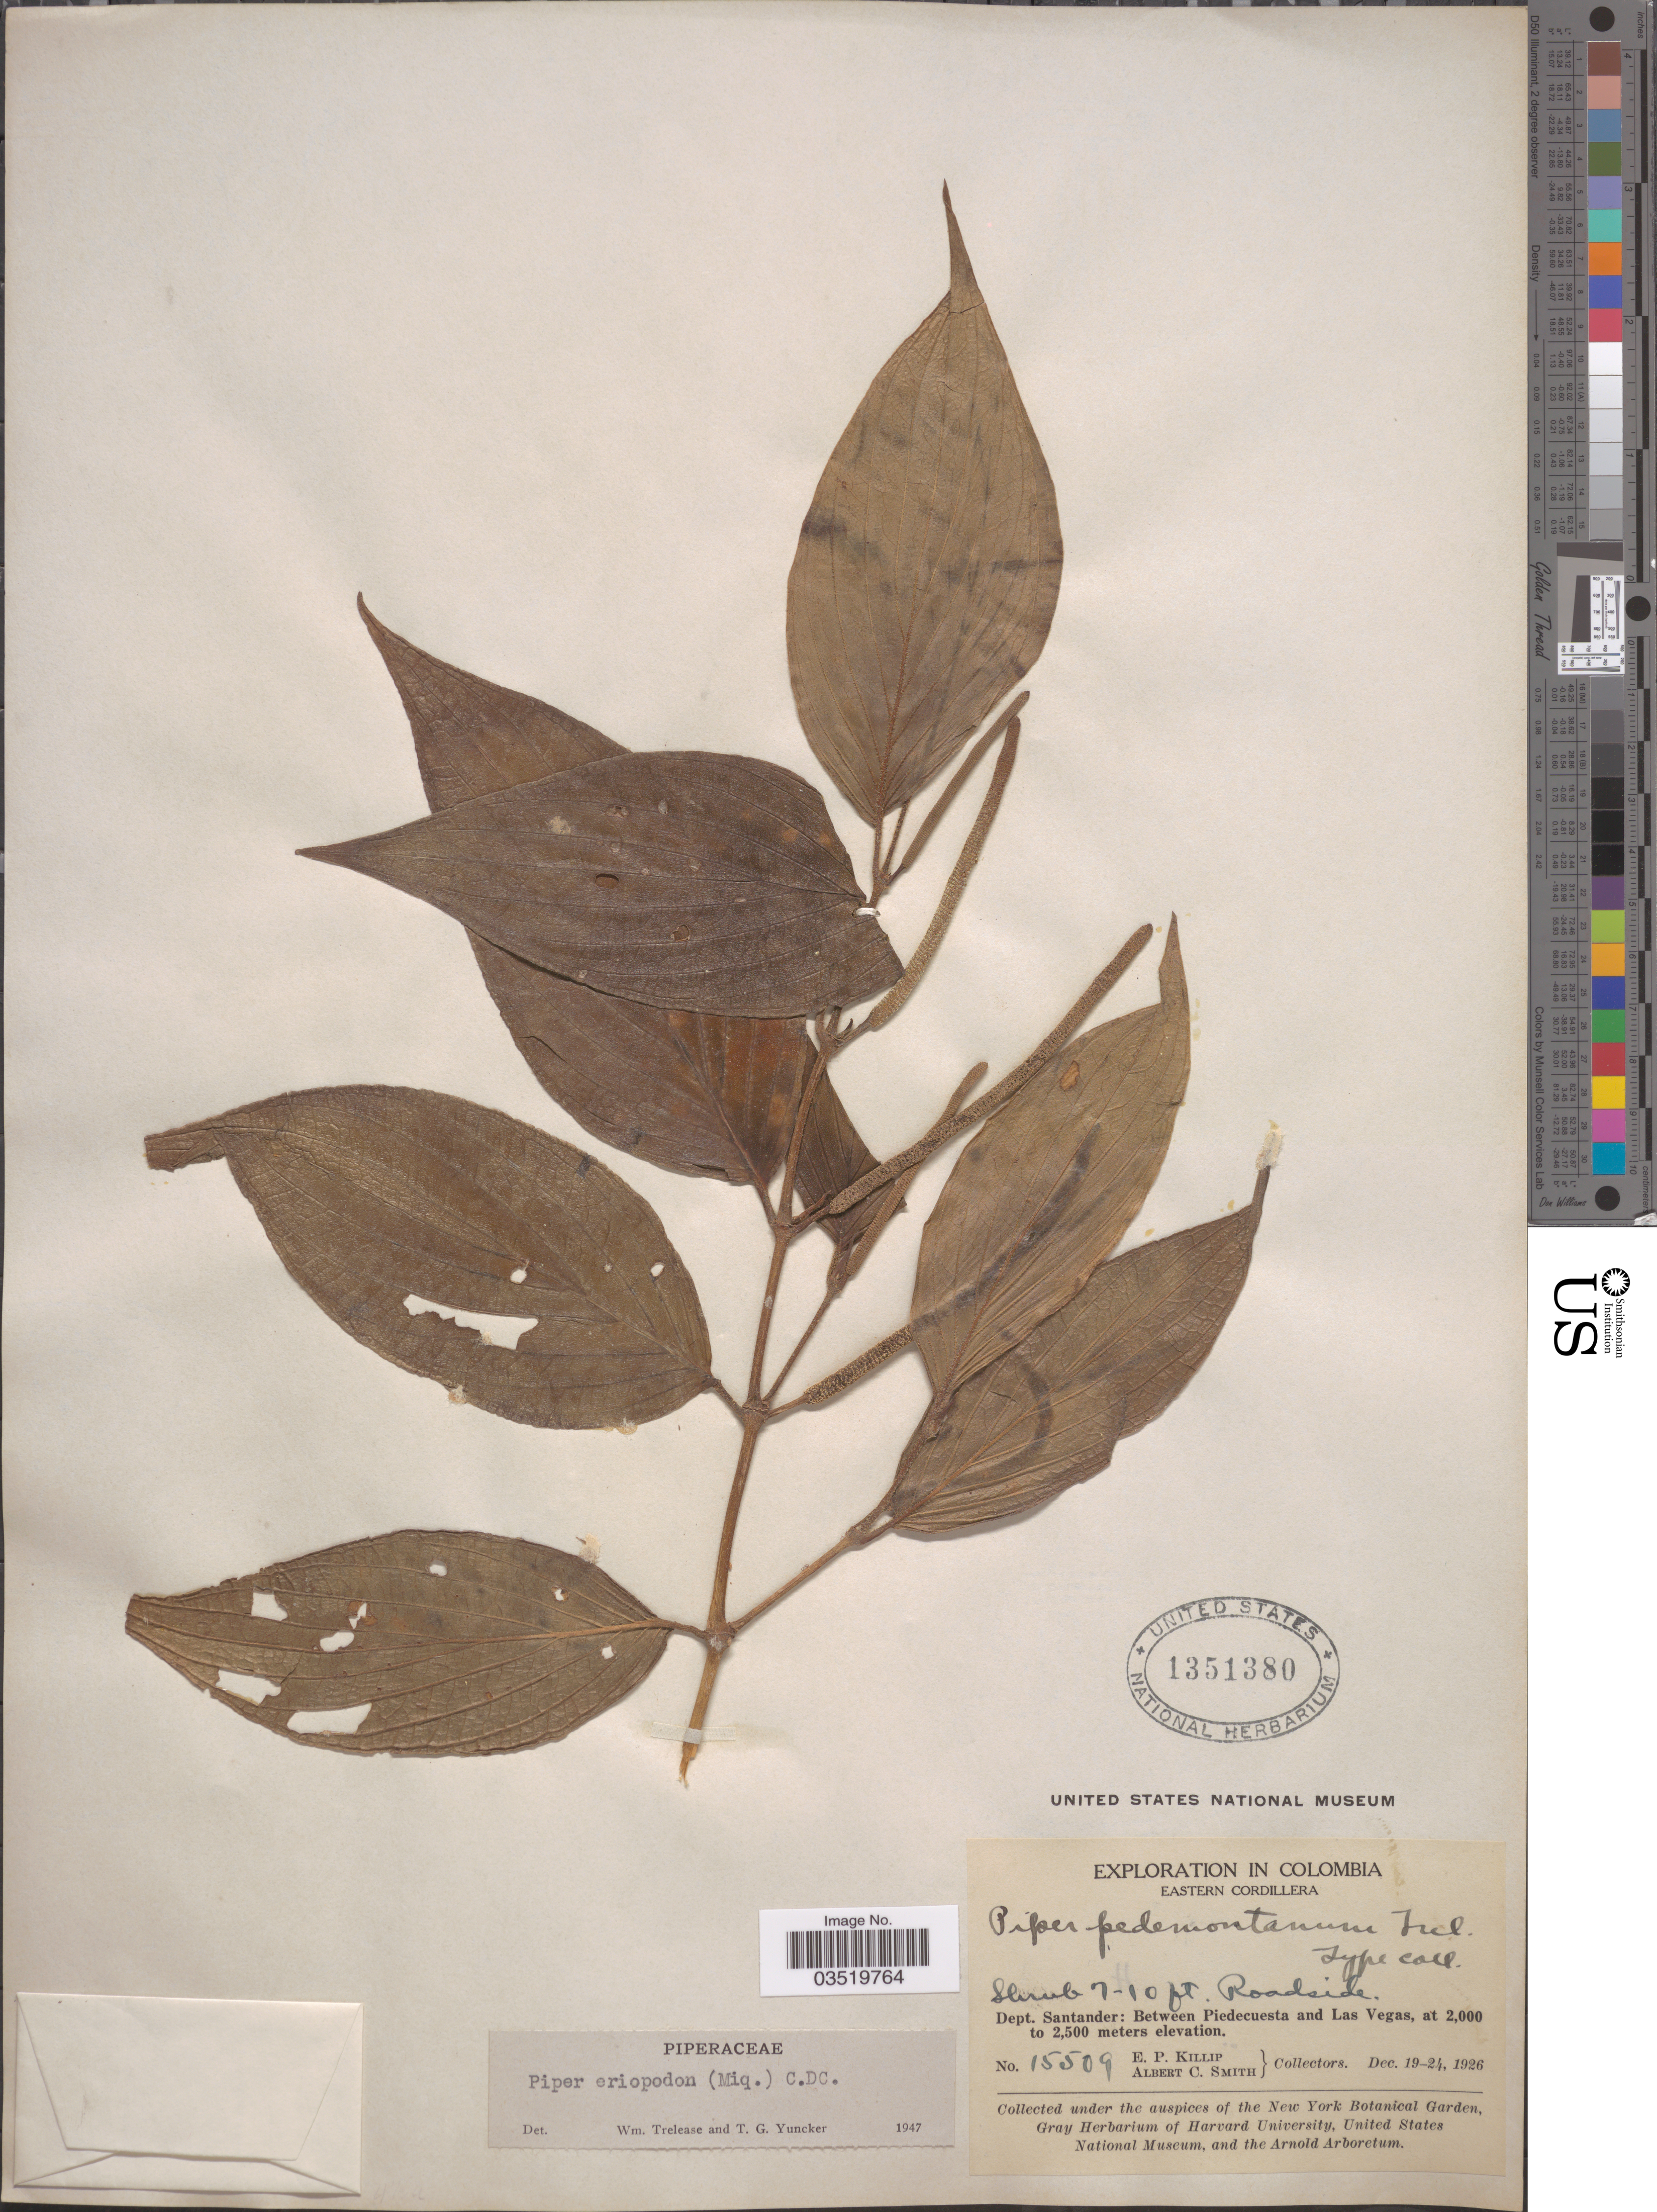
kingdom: Plantae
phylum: Tracheophyta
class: Magnoliopsida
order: Piperales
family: Piperaceae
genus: Piper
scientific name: Piper eriopodon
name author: C. DC.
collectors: E. P. Killip & A. C. Smith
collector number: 15509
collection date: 1926-12-19/1926-12-24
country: Colombia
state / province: Santander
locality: Eastern Cordillera. Dept. Santander: Between Piedecuesta and Las Vegas.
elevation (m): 2000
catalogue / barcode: US 1351380